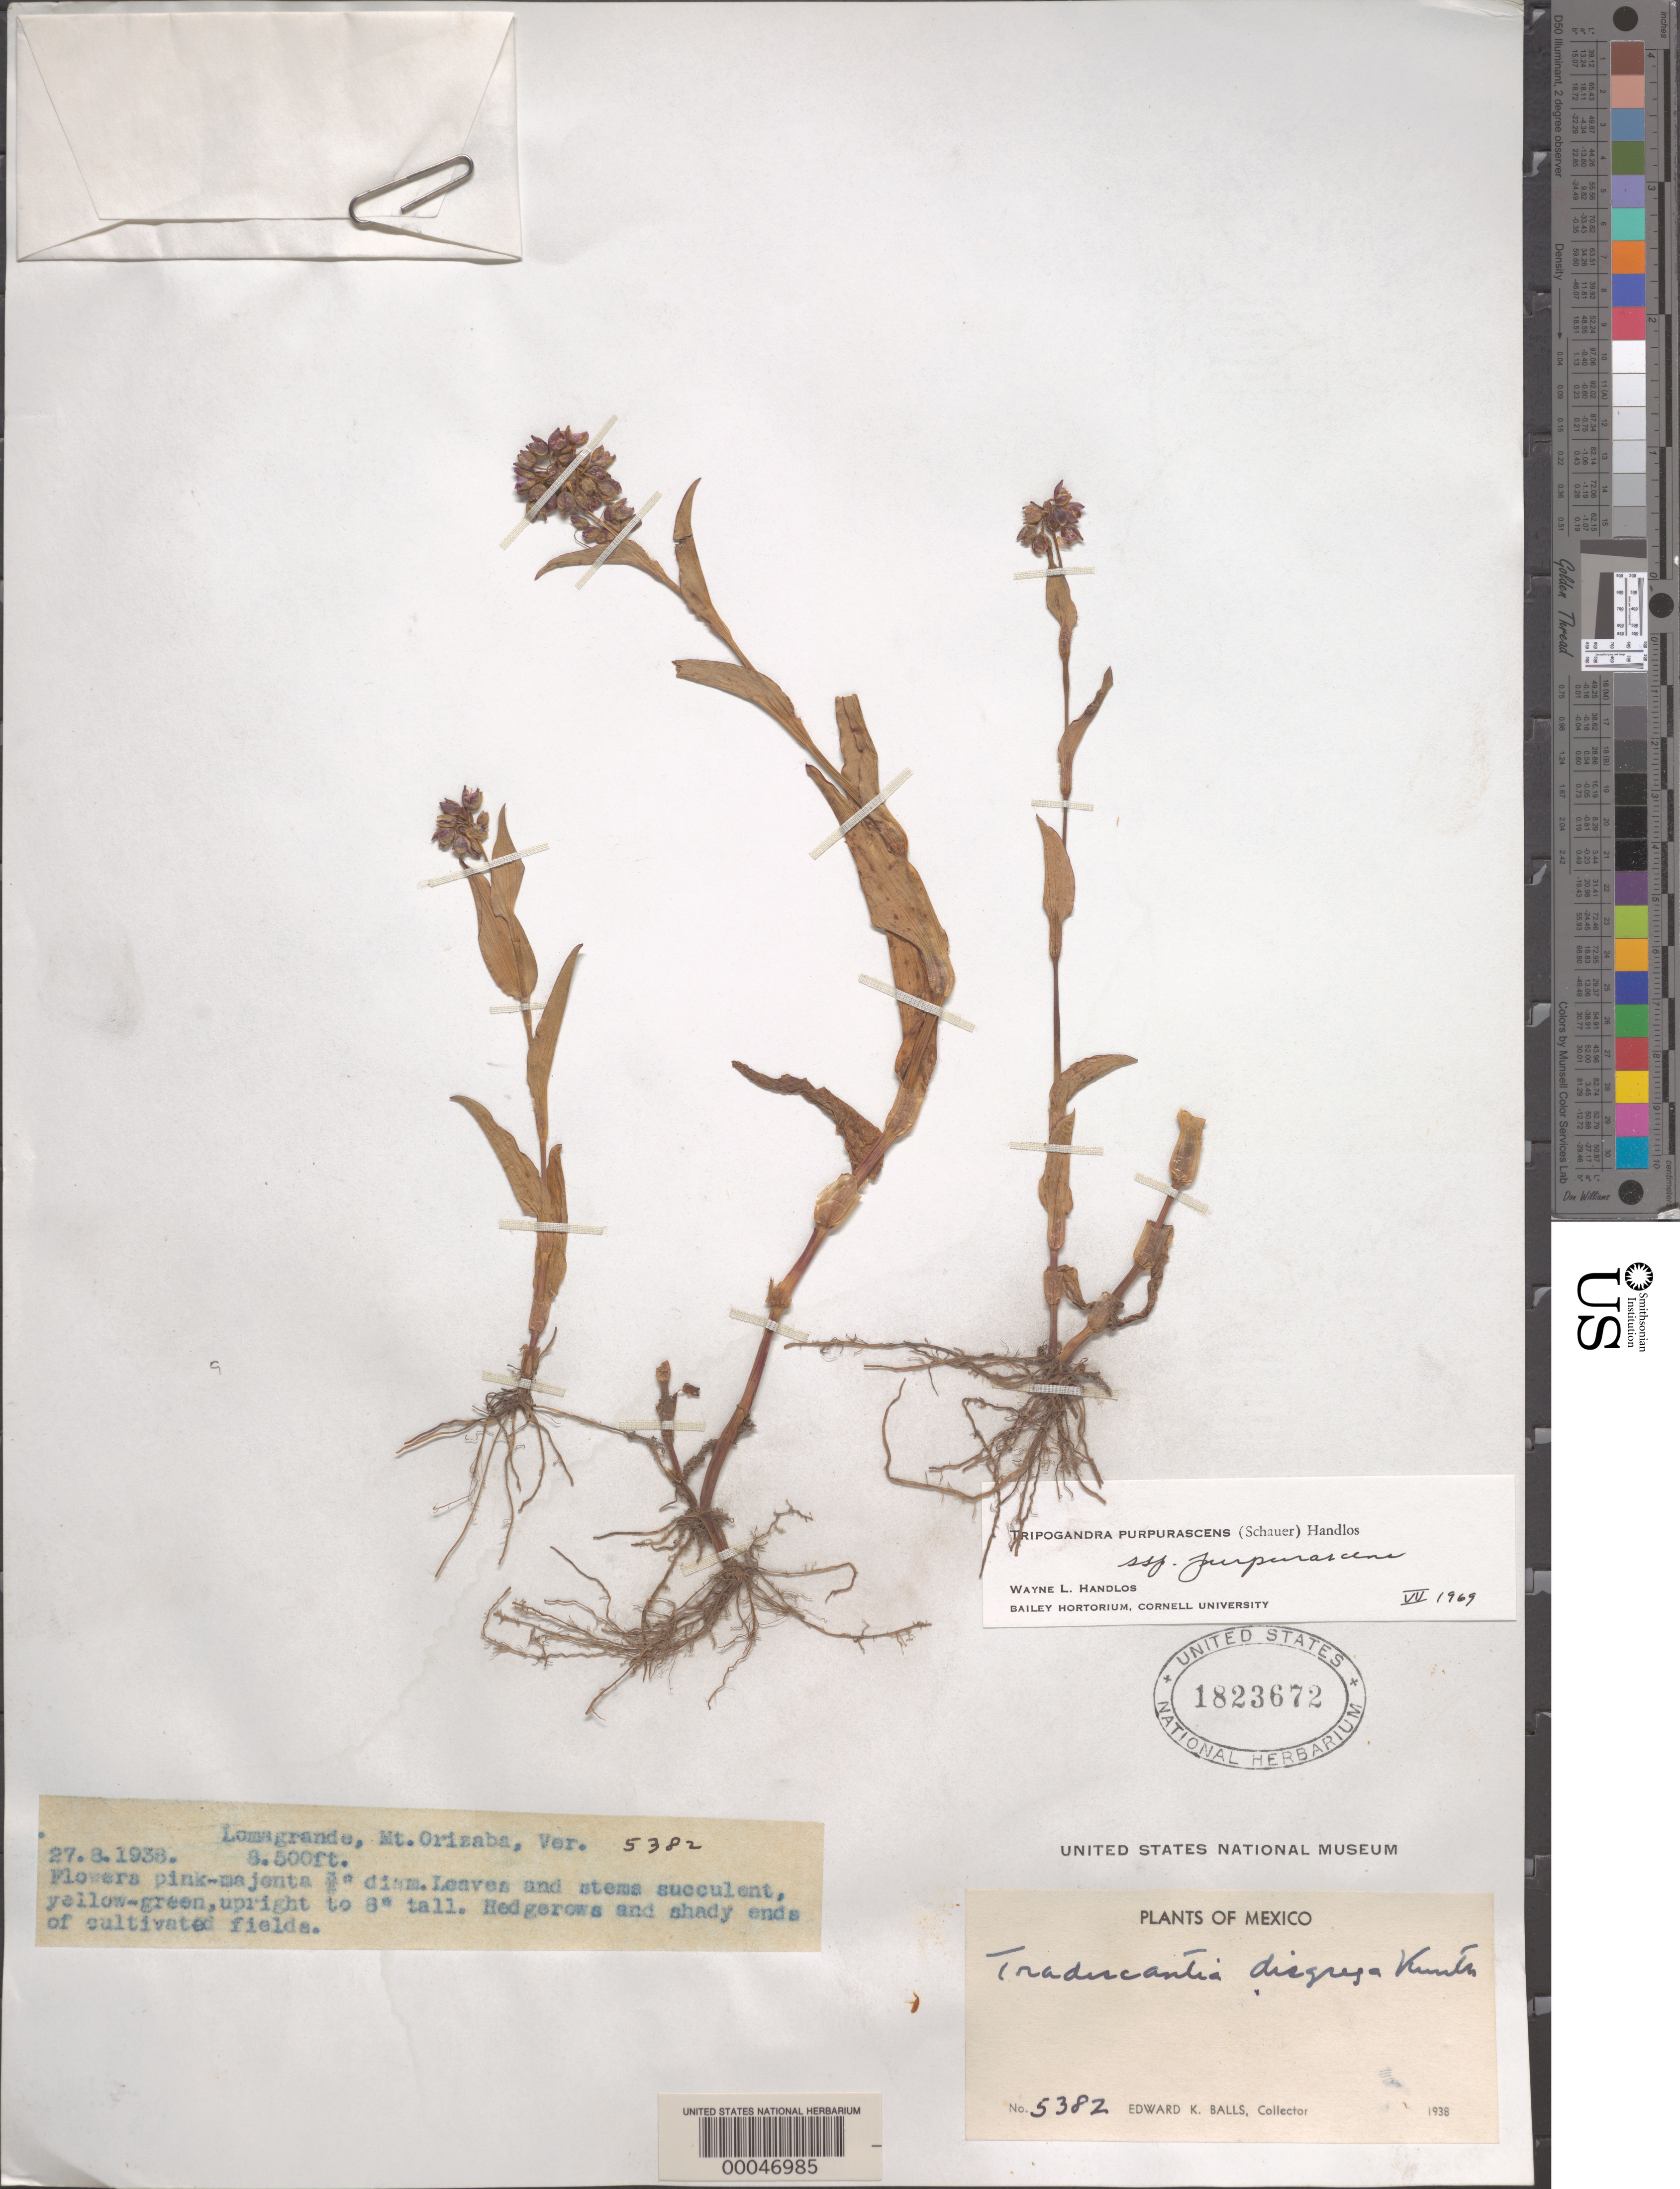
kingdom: Plantae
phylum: Tracheophyta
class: Liliopsida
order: Commelinales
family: Commelinaceae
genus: Tripogandra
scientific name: Tripogandra purpurascens subsp. purpurascens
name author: (S. Schauer) Handlos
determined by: Handlos, W. L.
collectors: E. K. Balls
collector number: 5382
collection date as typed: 27 Aug 1938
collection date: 1938-08-27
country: Mexico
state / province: Veracruz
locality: Lomagrande, mt. Orizaba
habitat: Shaded edge of cultivated field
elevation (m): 2593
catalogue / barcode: US 1823672